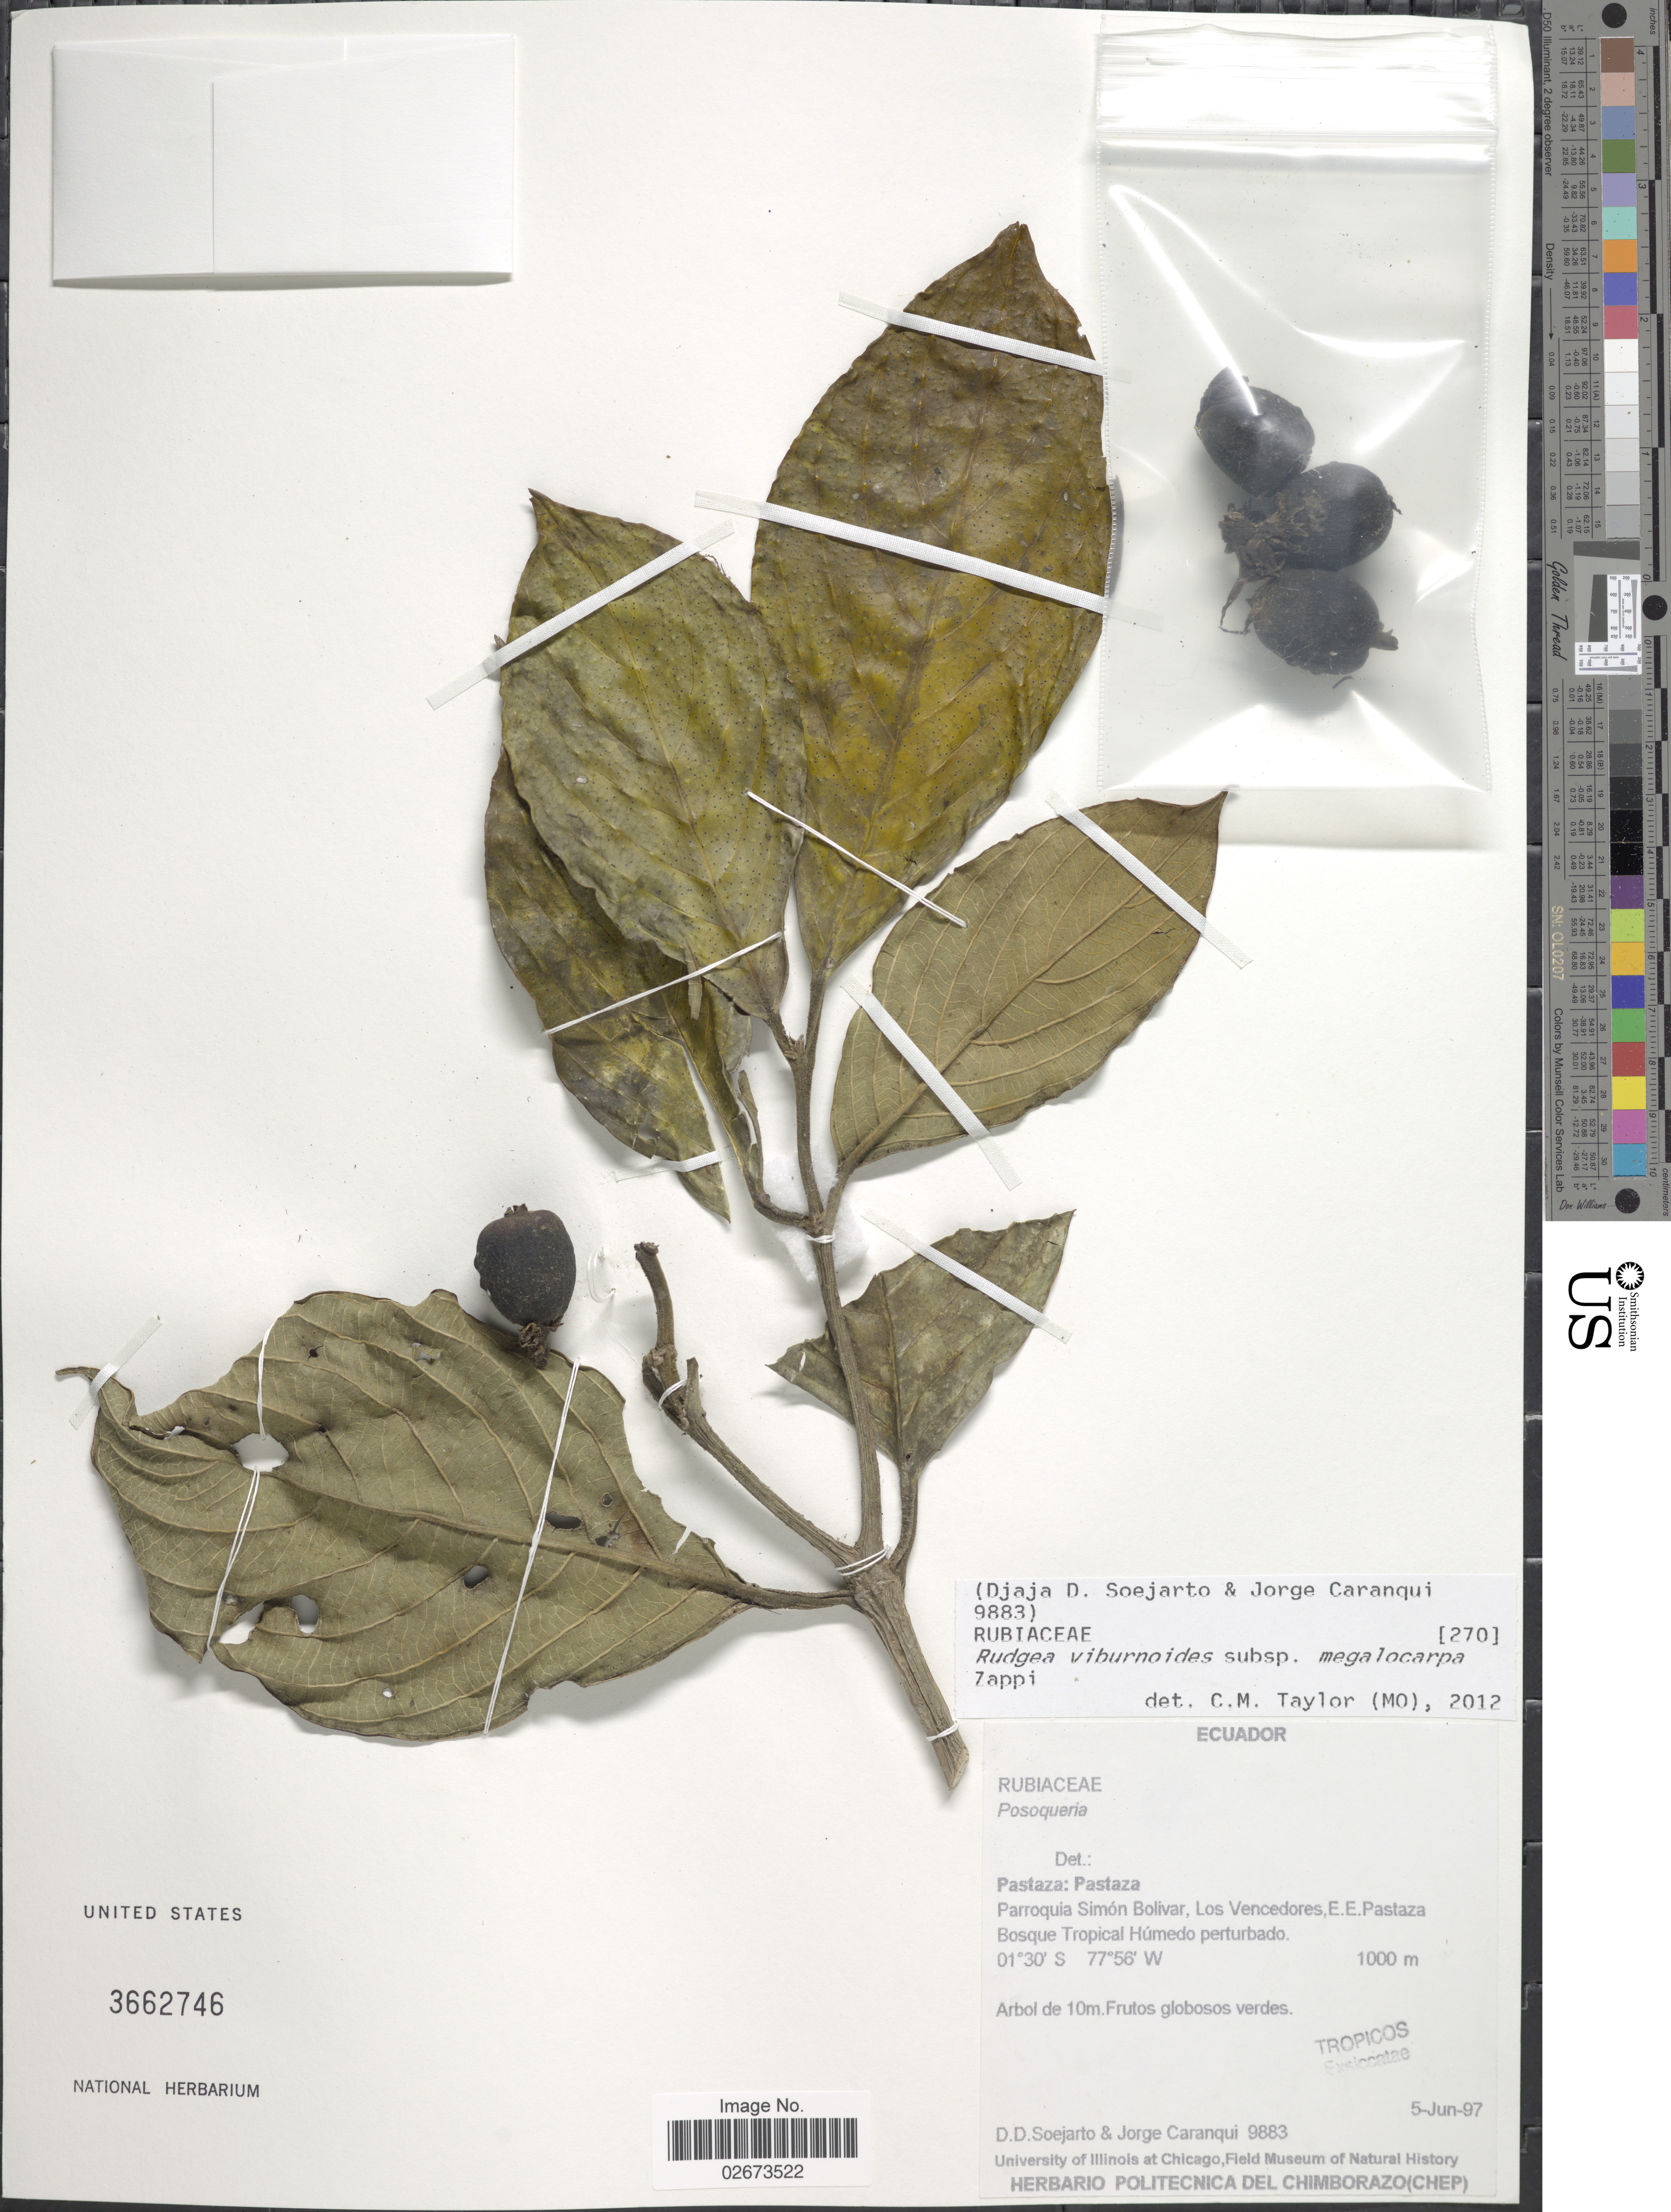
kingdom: Plantae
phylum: Tracheophyta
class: Magnoliopsida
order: Gentianales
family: Rubiaceae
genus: Rudgea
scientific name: Rudgea viburnoides subsp. megalocarpa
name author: Zappi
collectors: J. Caranqui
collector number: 9883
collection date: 1997-06-05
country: Ecuador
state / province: Pastaza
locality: Pastaza: Pastaza, Parroquia Simon Bolivar, Los Vencedores, E.E. Pastaza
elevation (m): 1000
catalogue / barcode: US 3662746